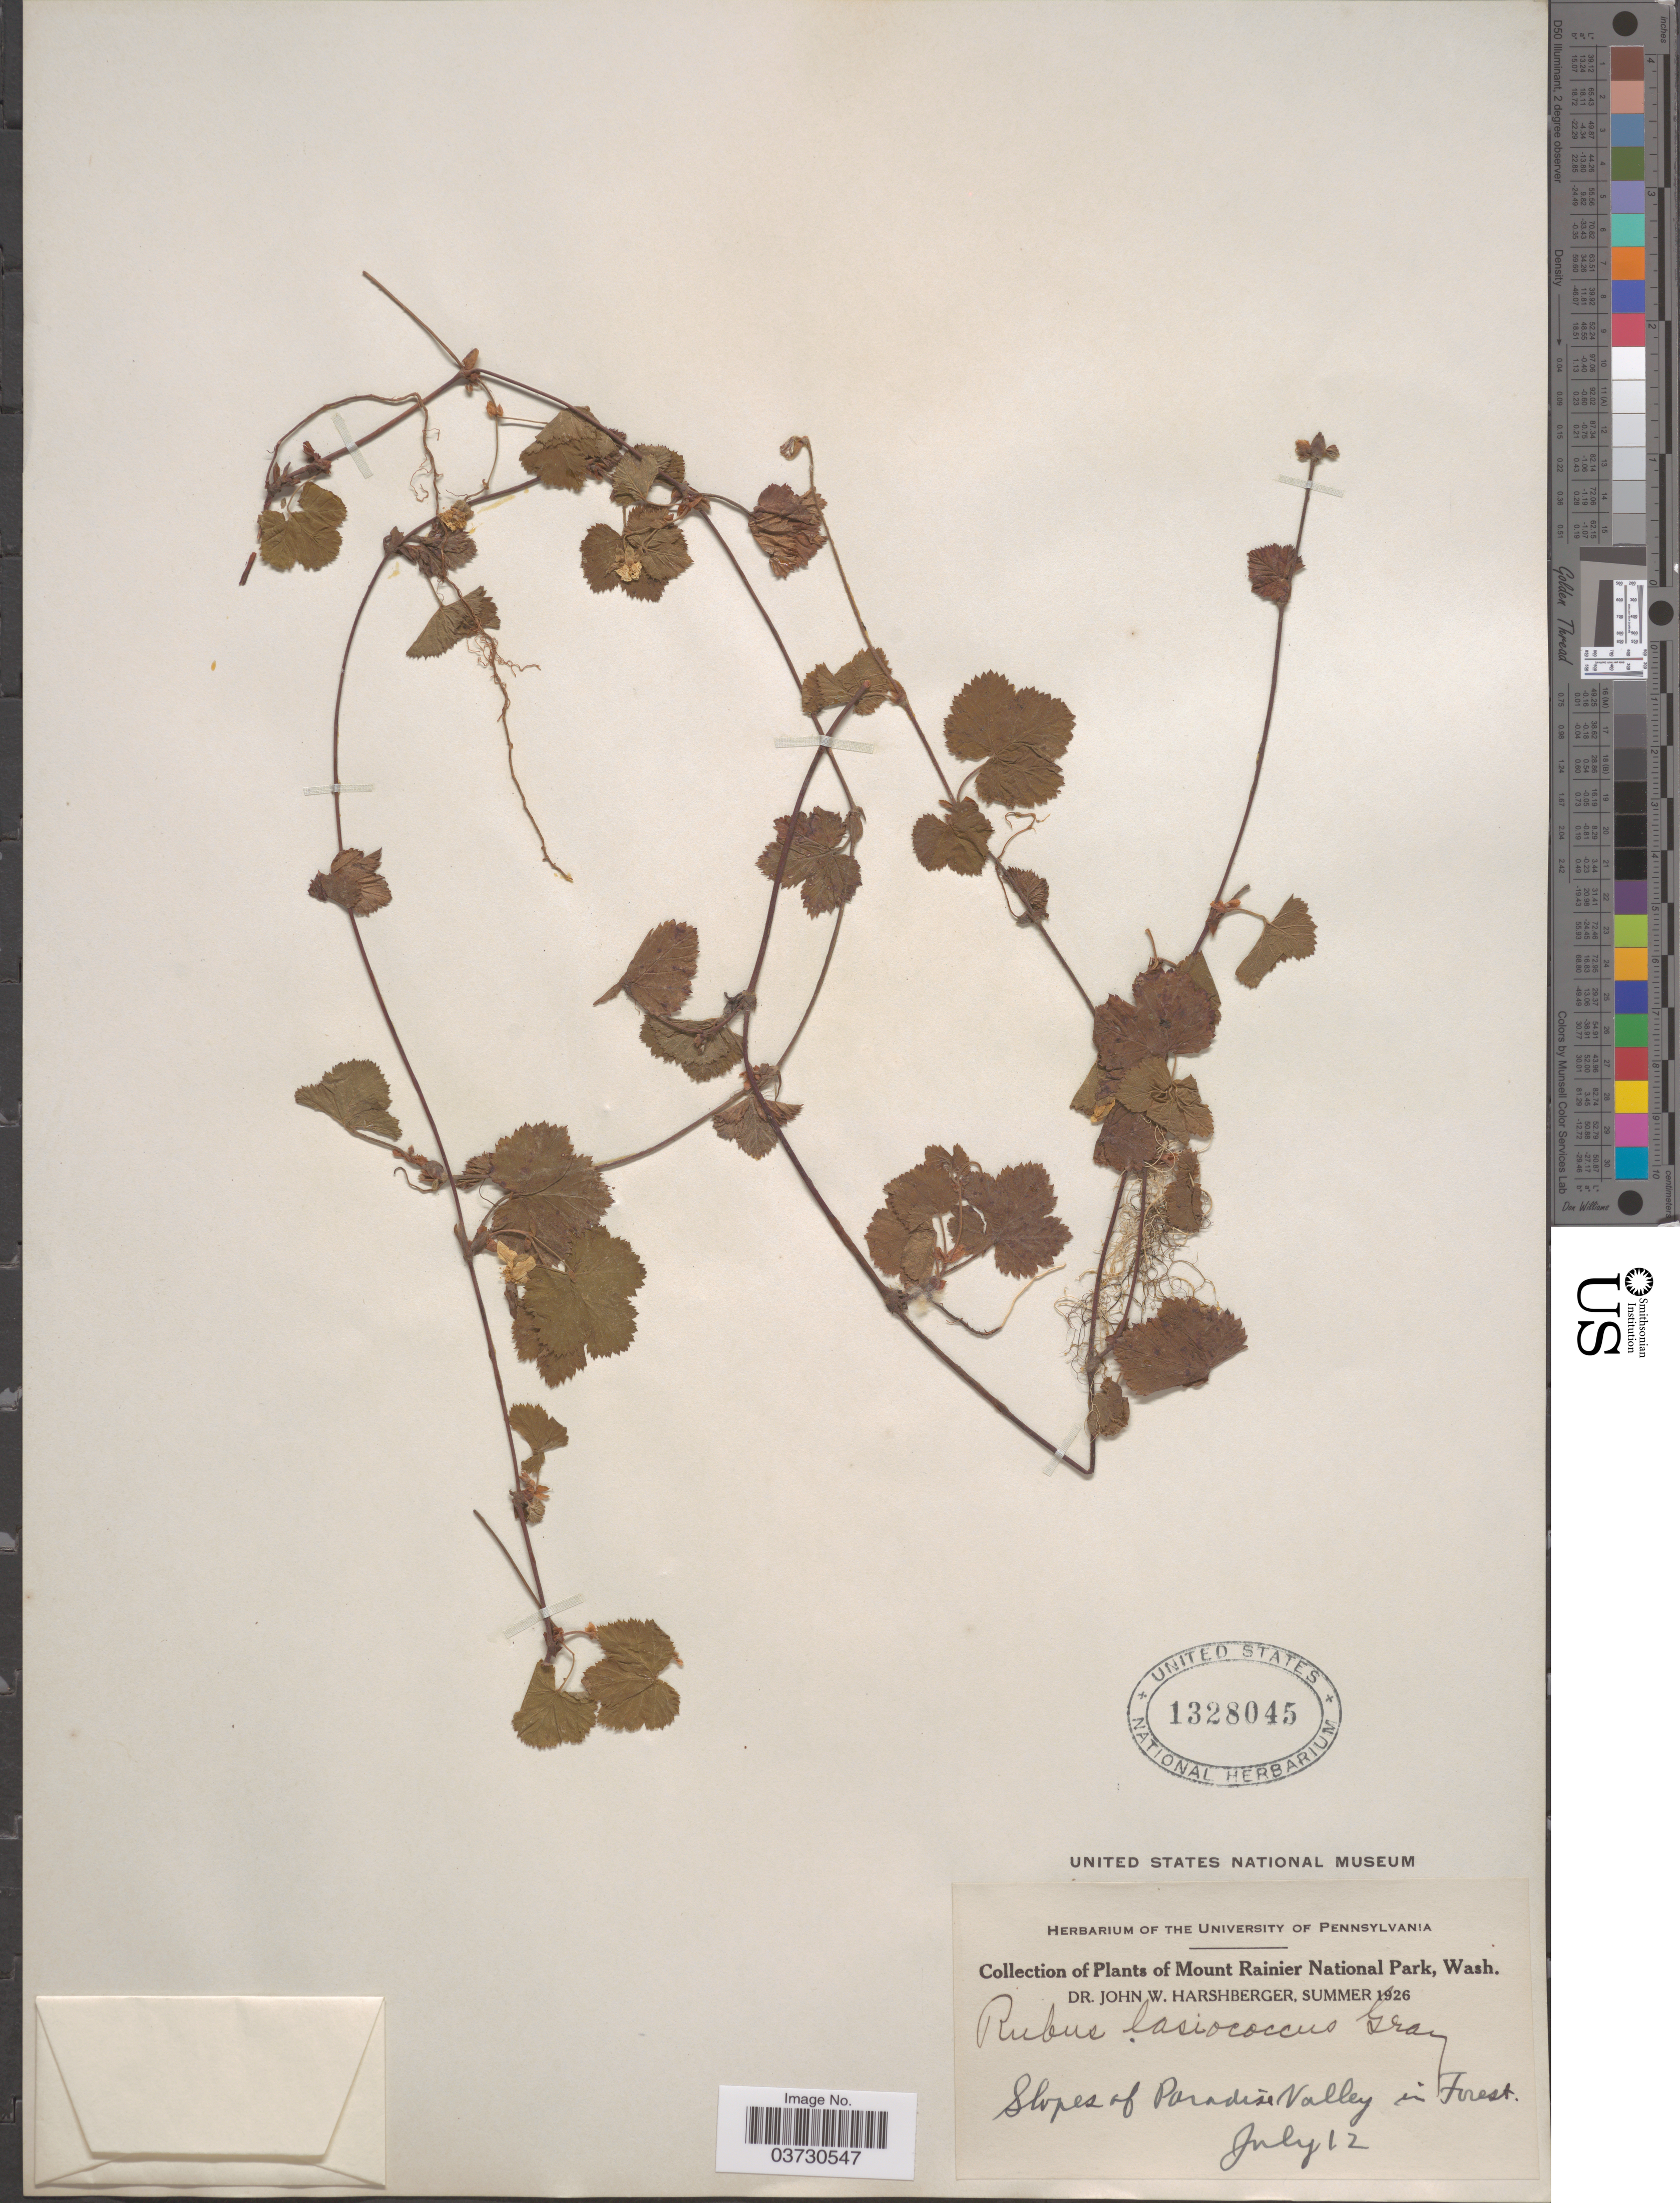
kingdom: Plantae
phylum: Tracheophyta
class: Magnoliopsida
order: Rosales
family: Rosaceae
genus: Rubus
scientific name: Rubus lasiococcus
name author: A. Gray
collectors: J. W. Harshberger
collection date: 1926-07-12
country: United States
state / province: Washington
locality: Mount Rainier National Park. Slopes of Paradise Valley in Forest.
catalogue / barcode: US 1328045